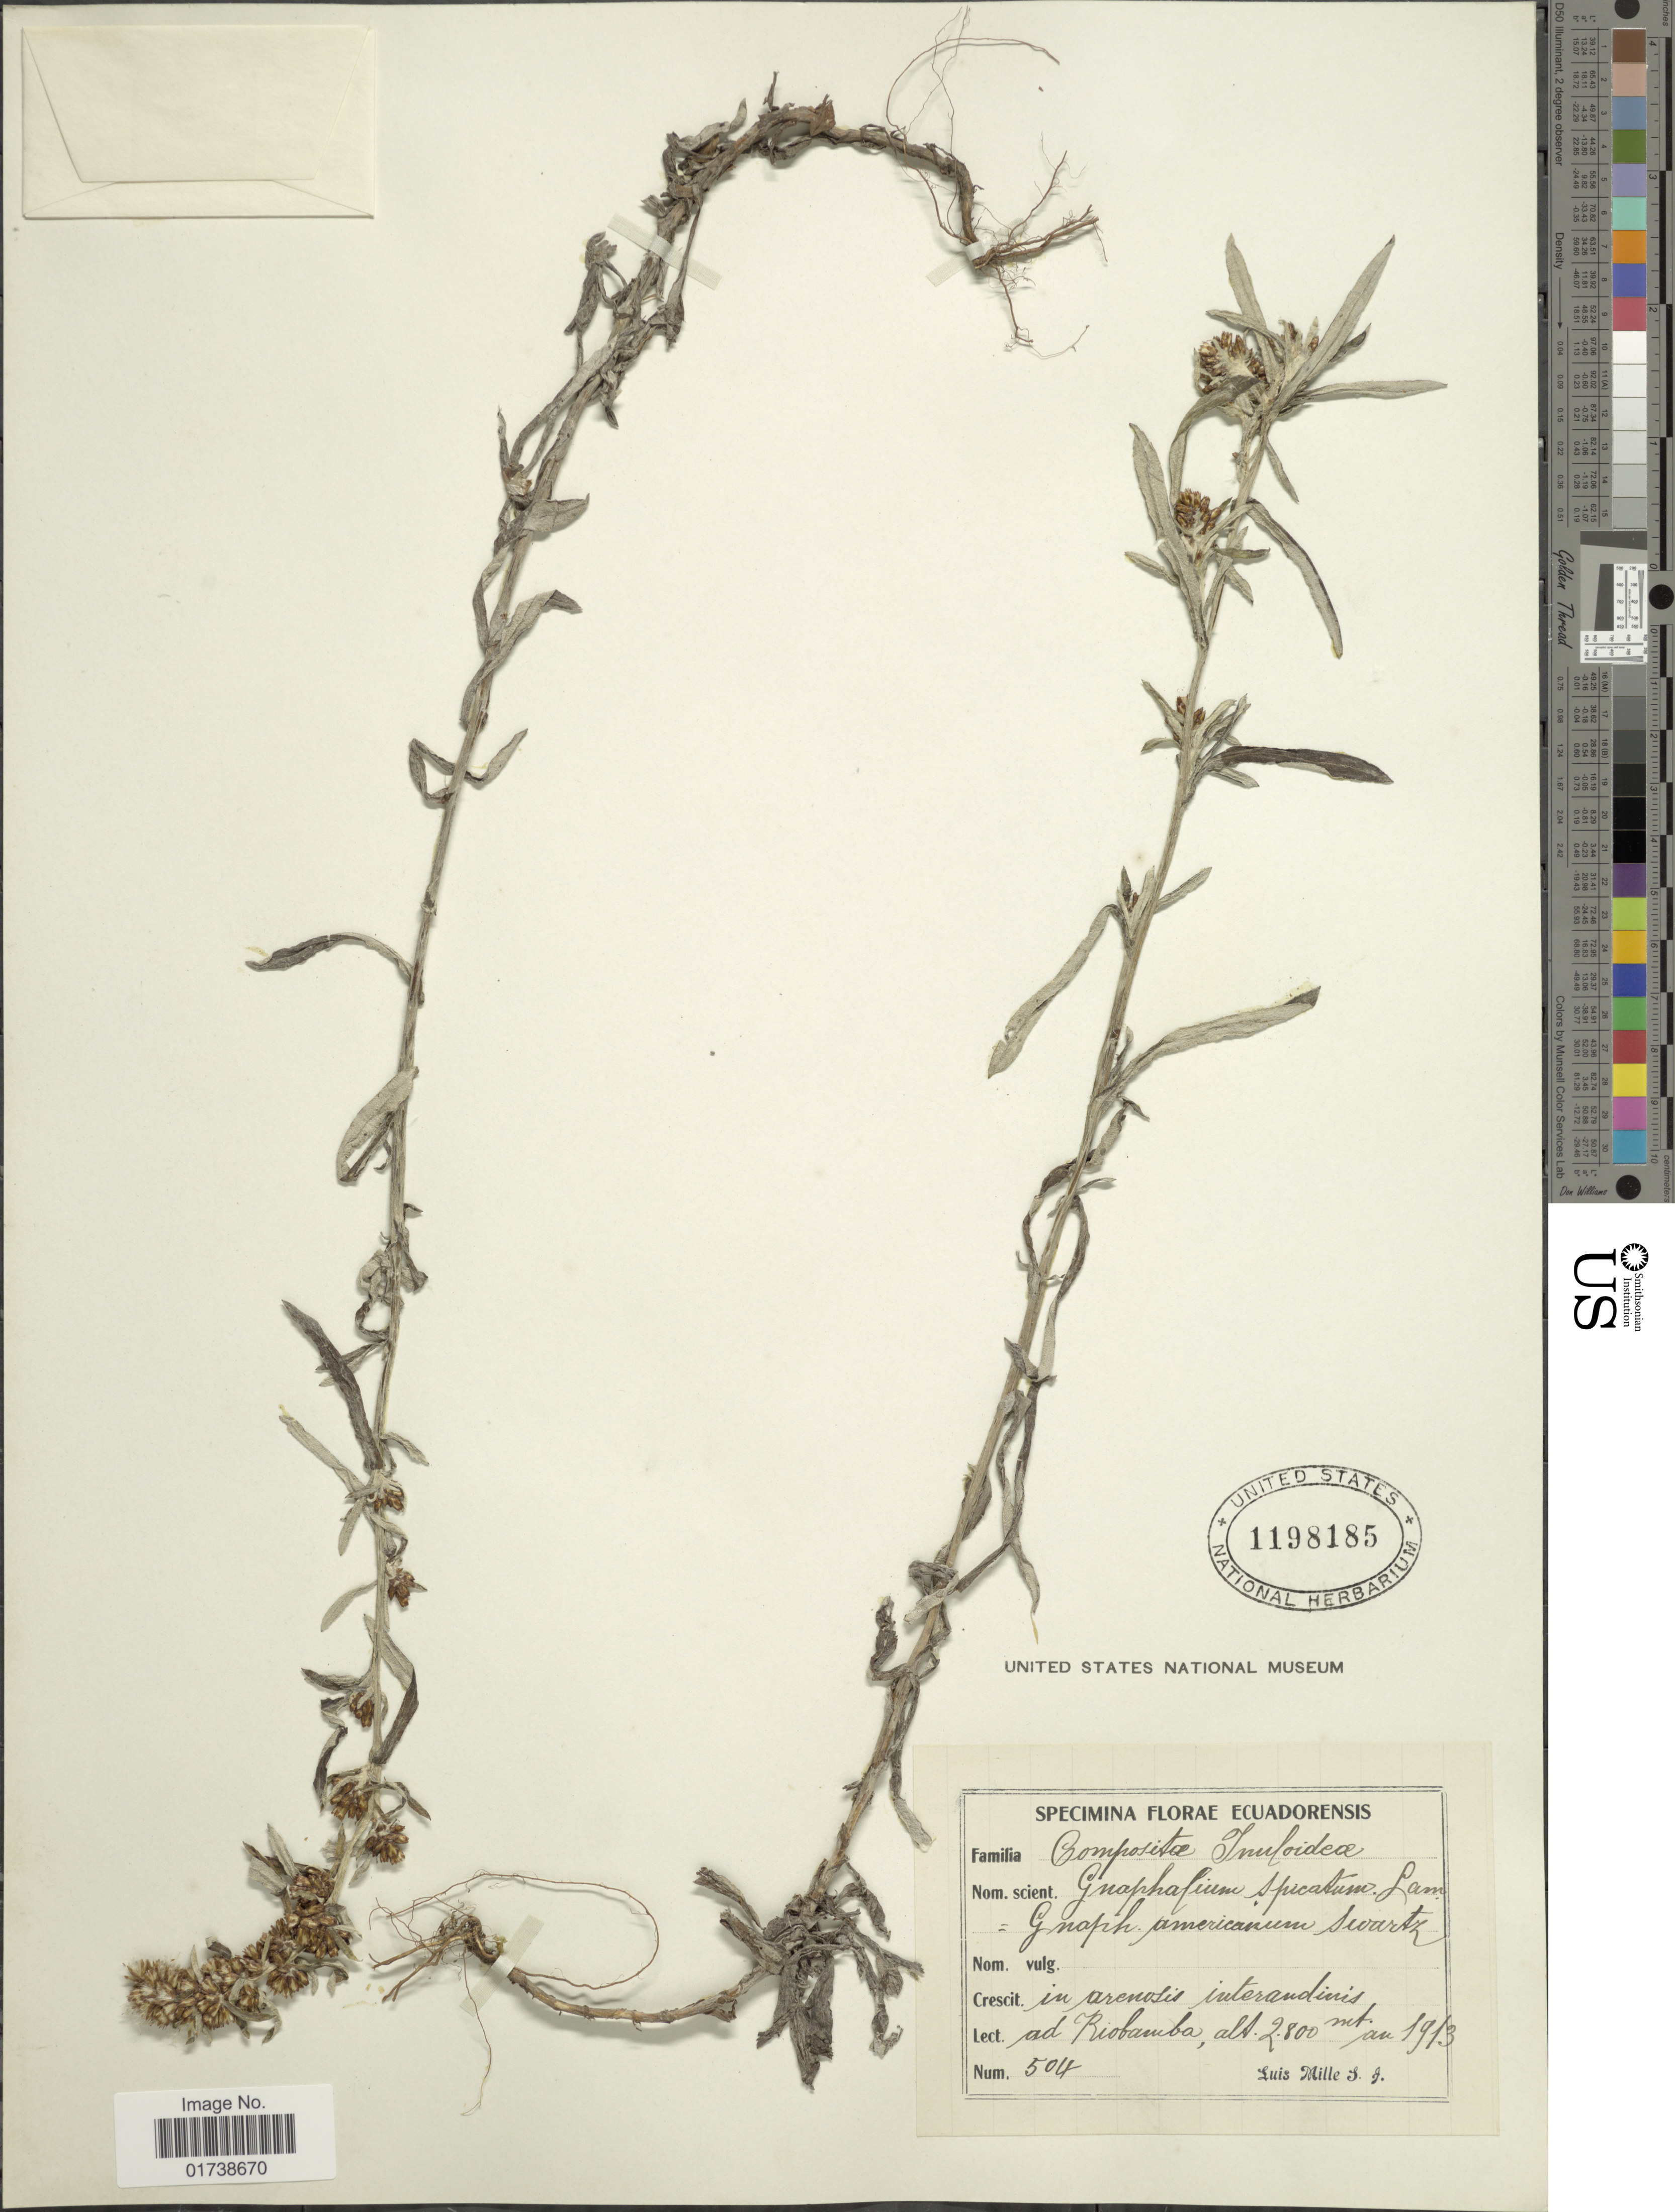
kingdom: Plantae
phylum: Tracheophyta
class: Magnoliopsida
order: Asterales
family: Asteraceae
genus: Gamochaeta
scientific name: Gamochaeta spicata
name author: (Lam.) Cabrera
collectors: L. Mille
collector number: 504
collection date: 1913-08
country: Ecuador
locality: Ad Riobamba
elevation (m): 2800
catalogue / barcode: US 1198185